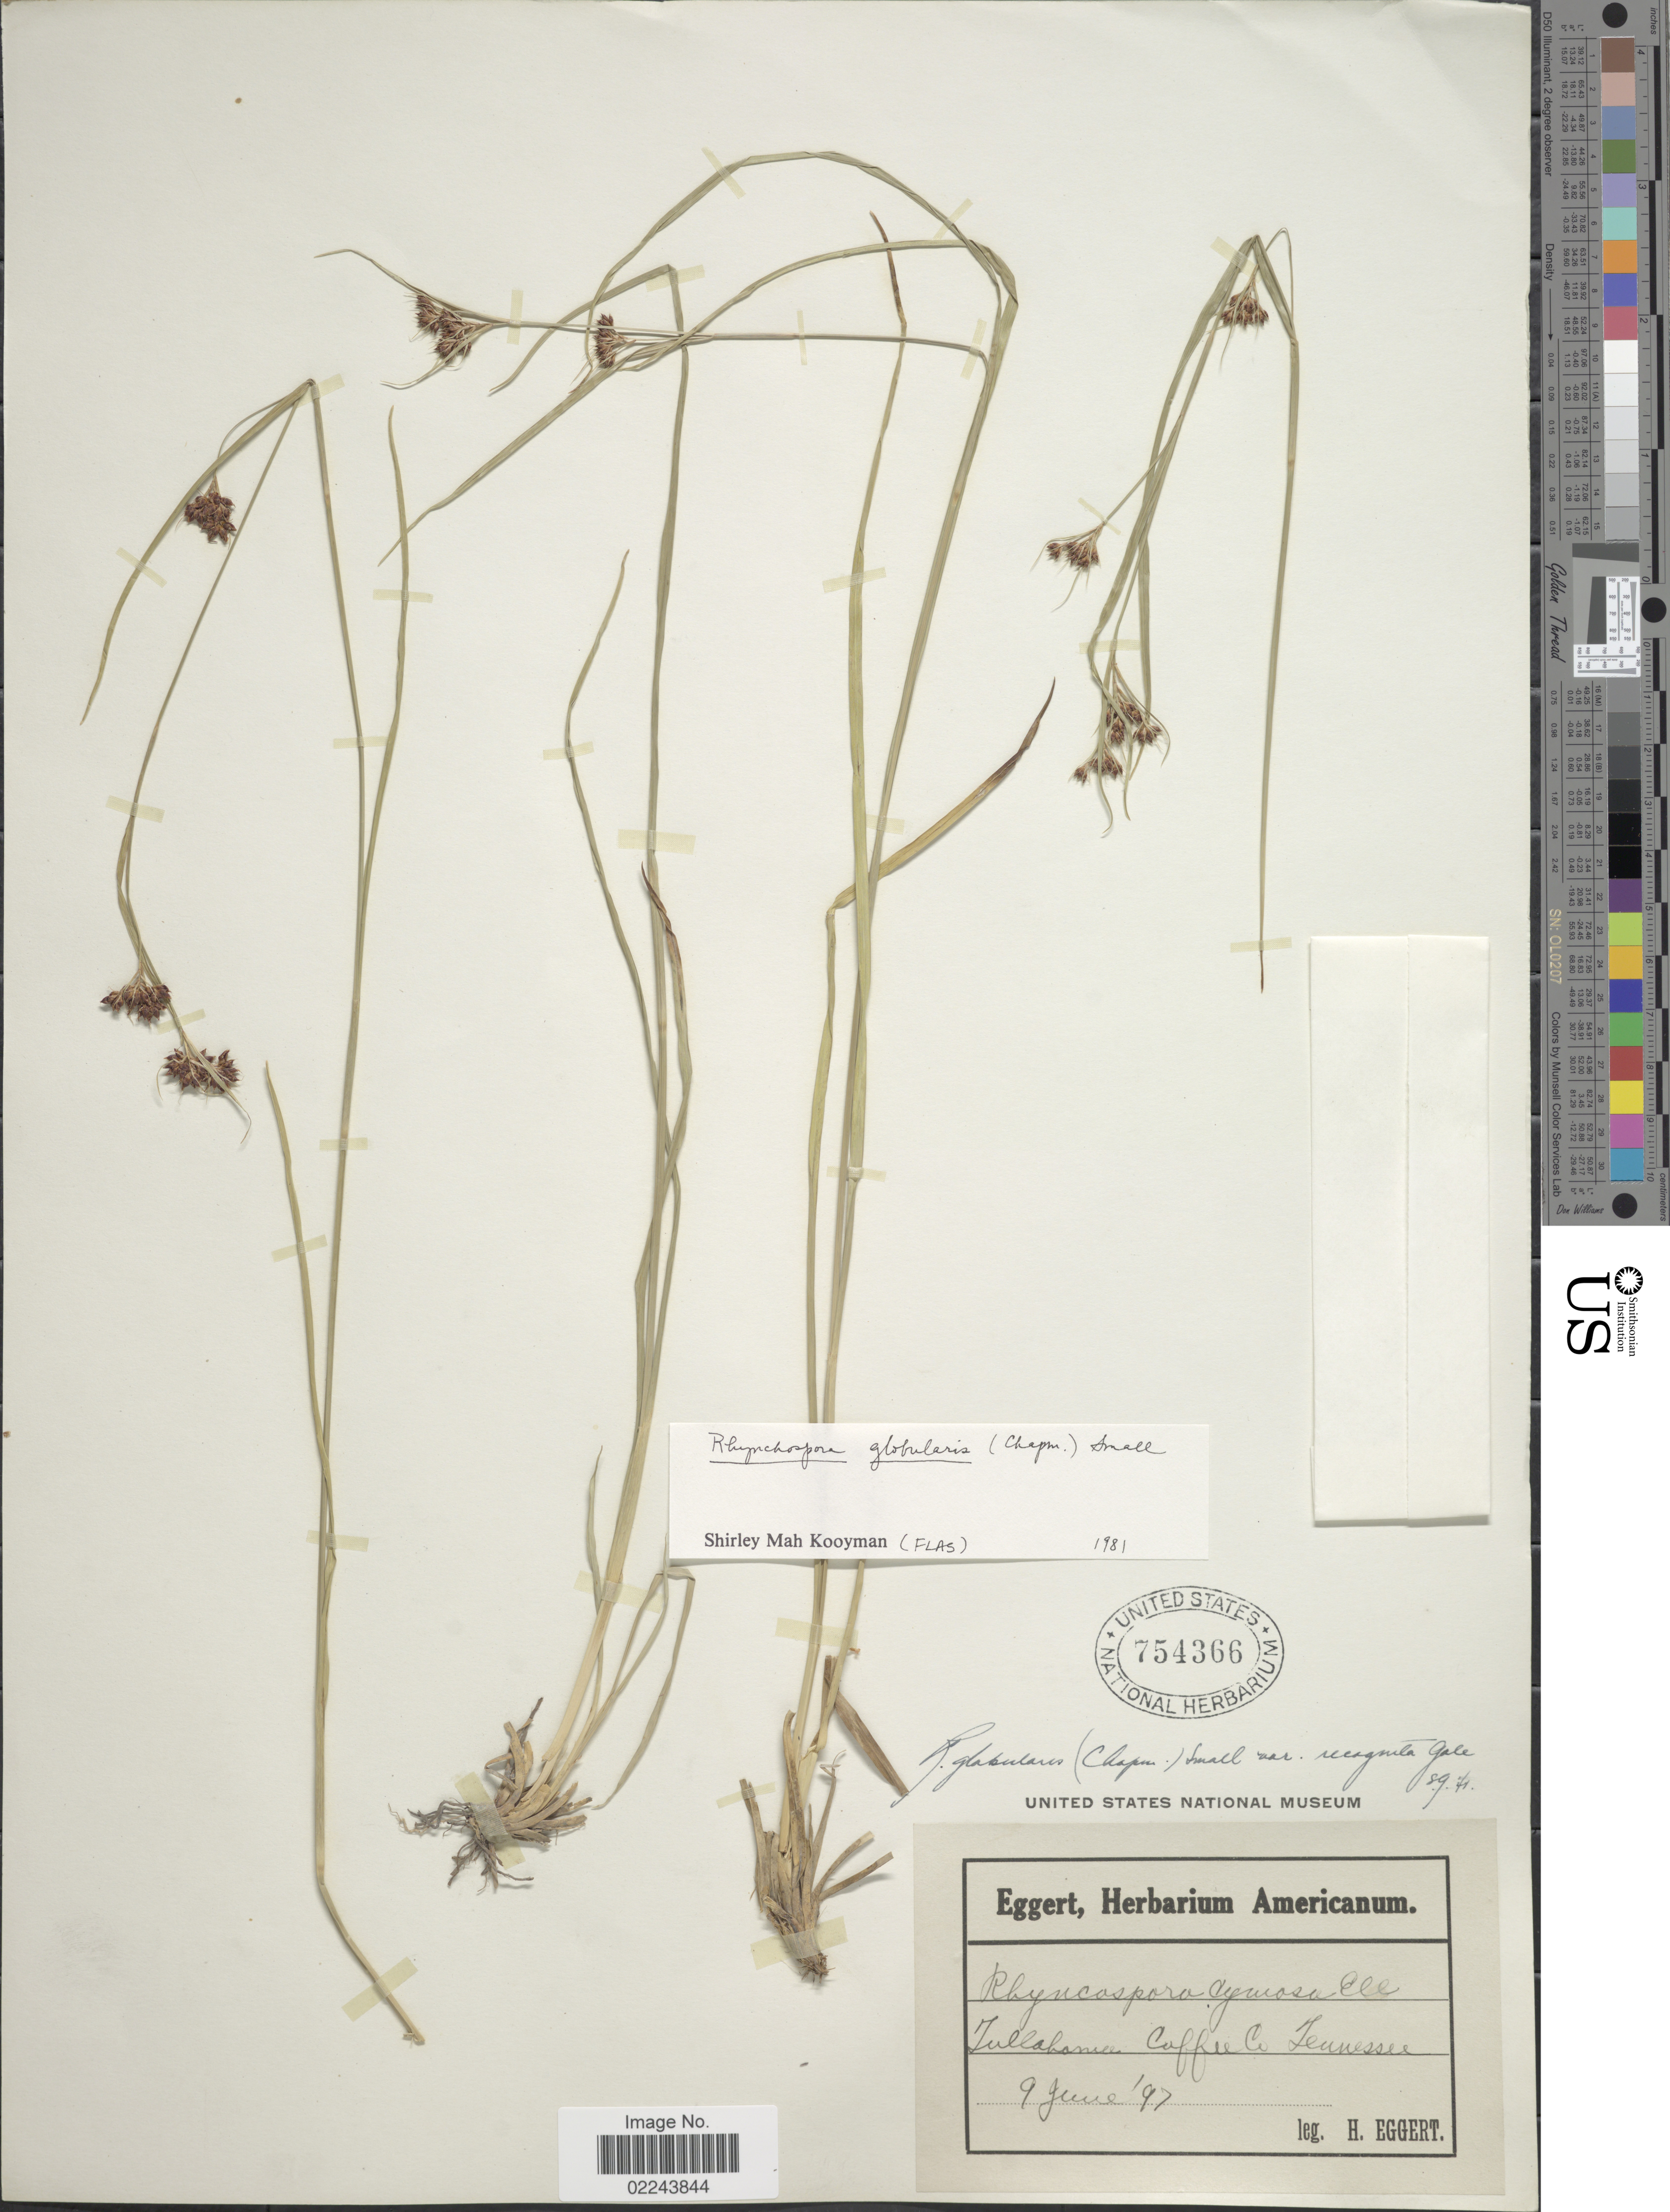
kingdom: Plantae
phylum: Tracheophyta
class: Liliopsida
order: Poales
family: Cyperaceae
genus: Rhynchospora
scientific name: Rhynchospora globularis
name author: (Chapm.) Small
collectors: H. Eggert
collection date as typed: Transcribed d/m/y: 9/6/97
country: United States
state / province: Tennessee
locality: Tullahamee, Coffee Co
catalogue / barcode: US 754366